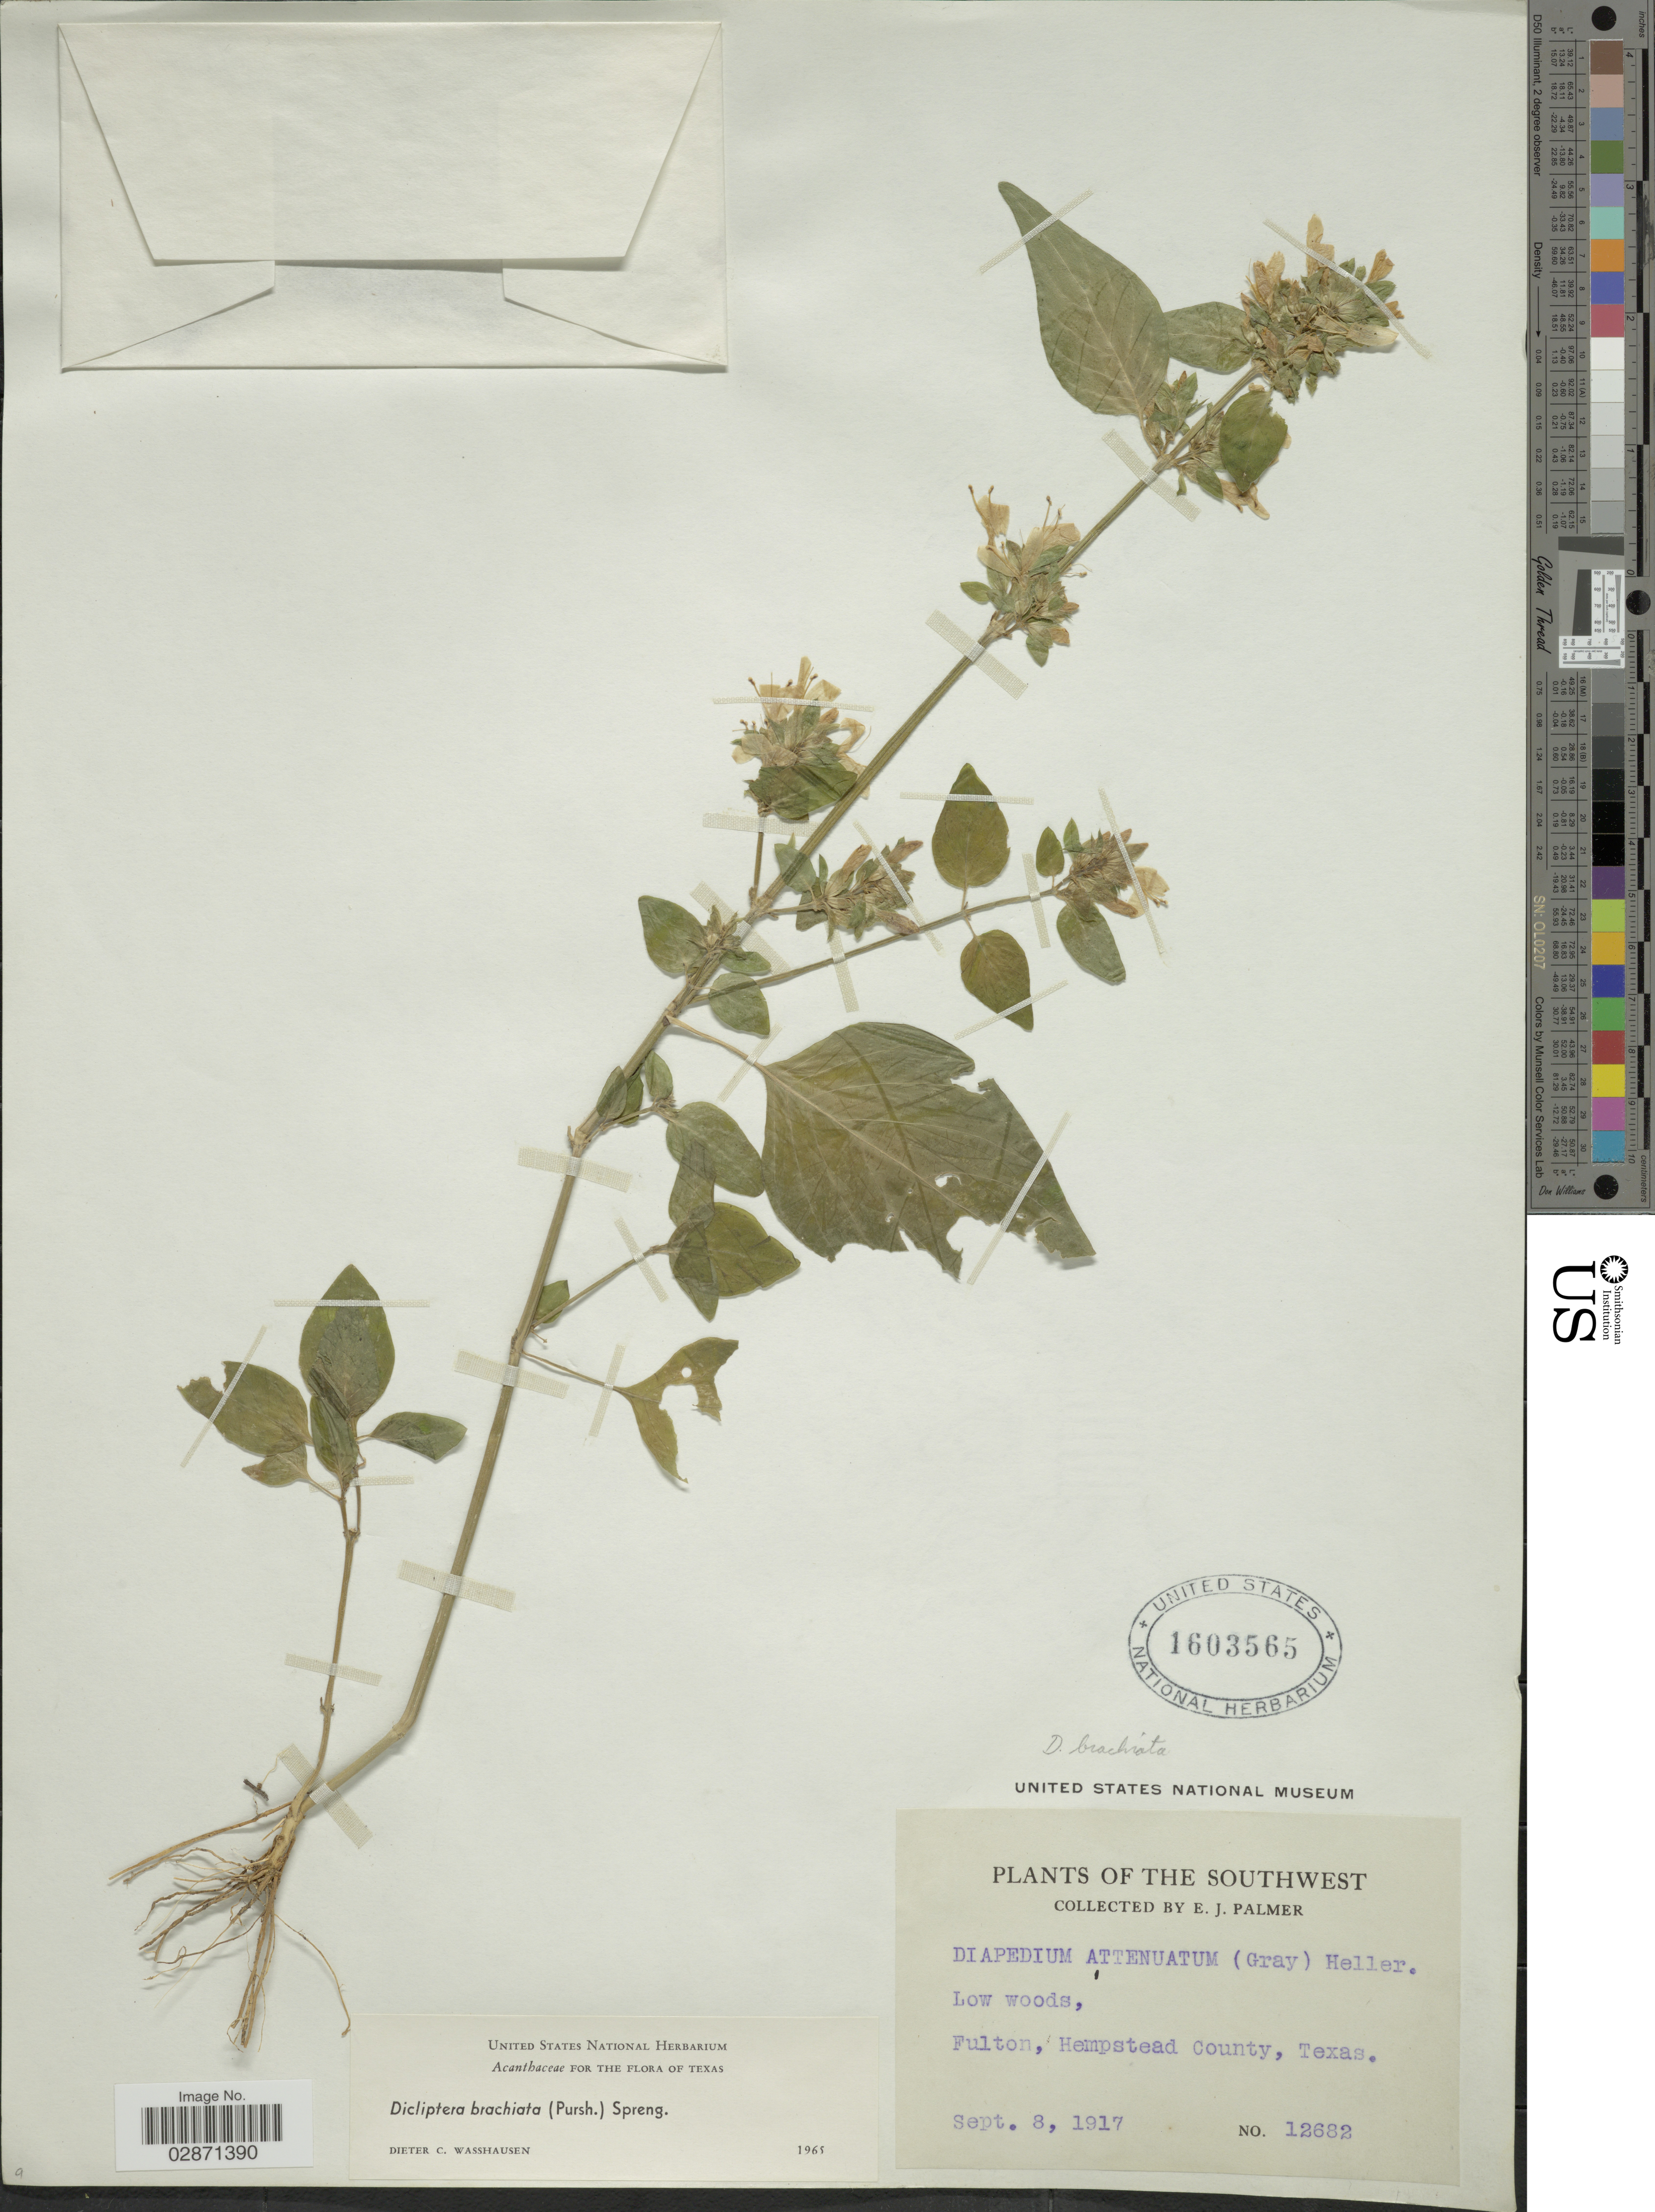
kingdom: Plantae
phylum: Tracheophyta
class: Magnoliopsida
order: Lamiales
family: Acanthaceae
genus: Dicliptera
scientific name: Dicliptera brachiata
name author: (Pursh) Spreng.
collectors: E. J. Palmer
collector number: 12682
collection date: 1917-09-08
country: United States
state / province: Texas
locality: The Southwest. Fulton, Hempstead County.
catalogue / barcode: US 1603565